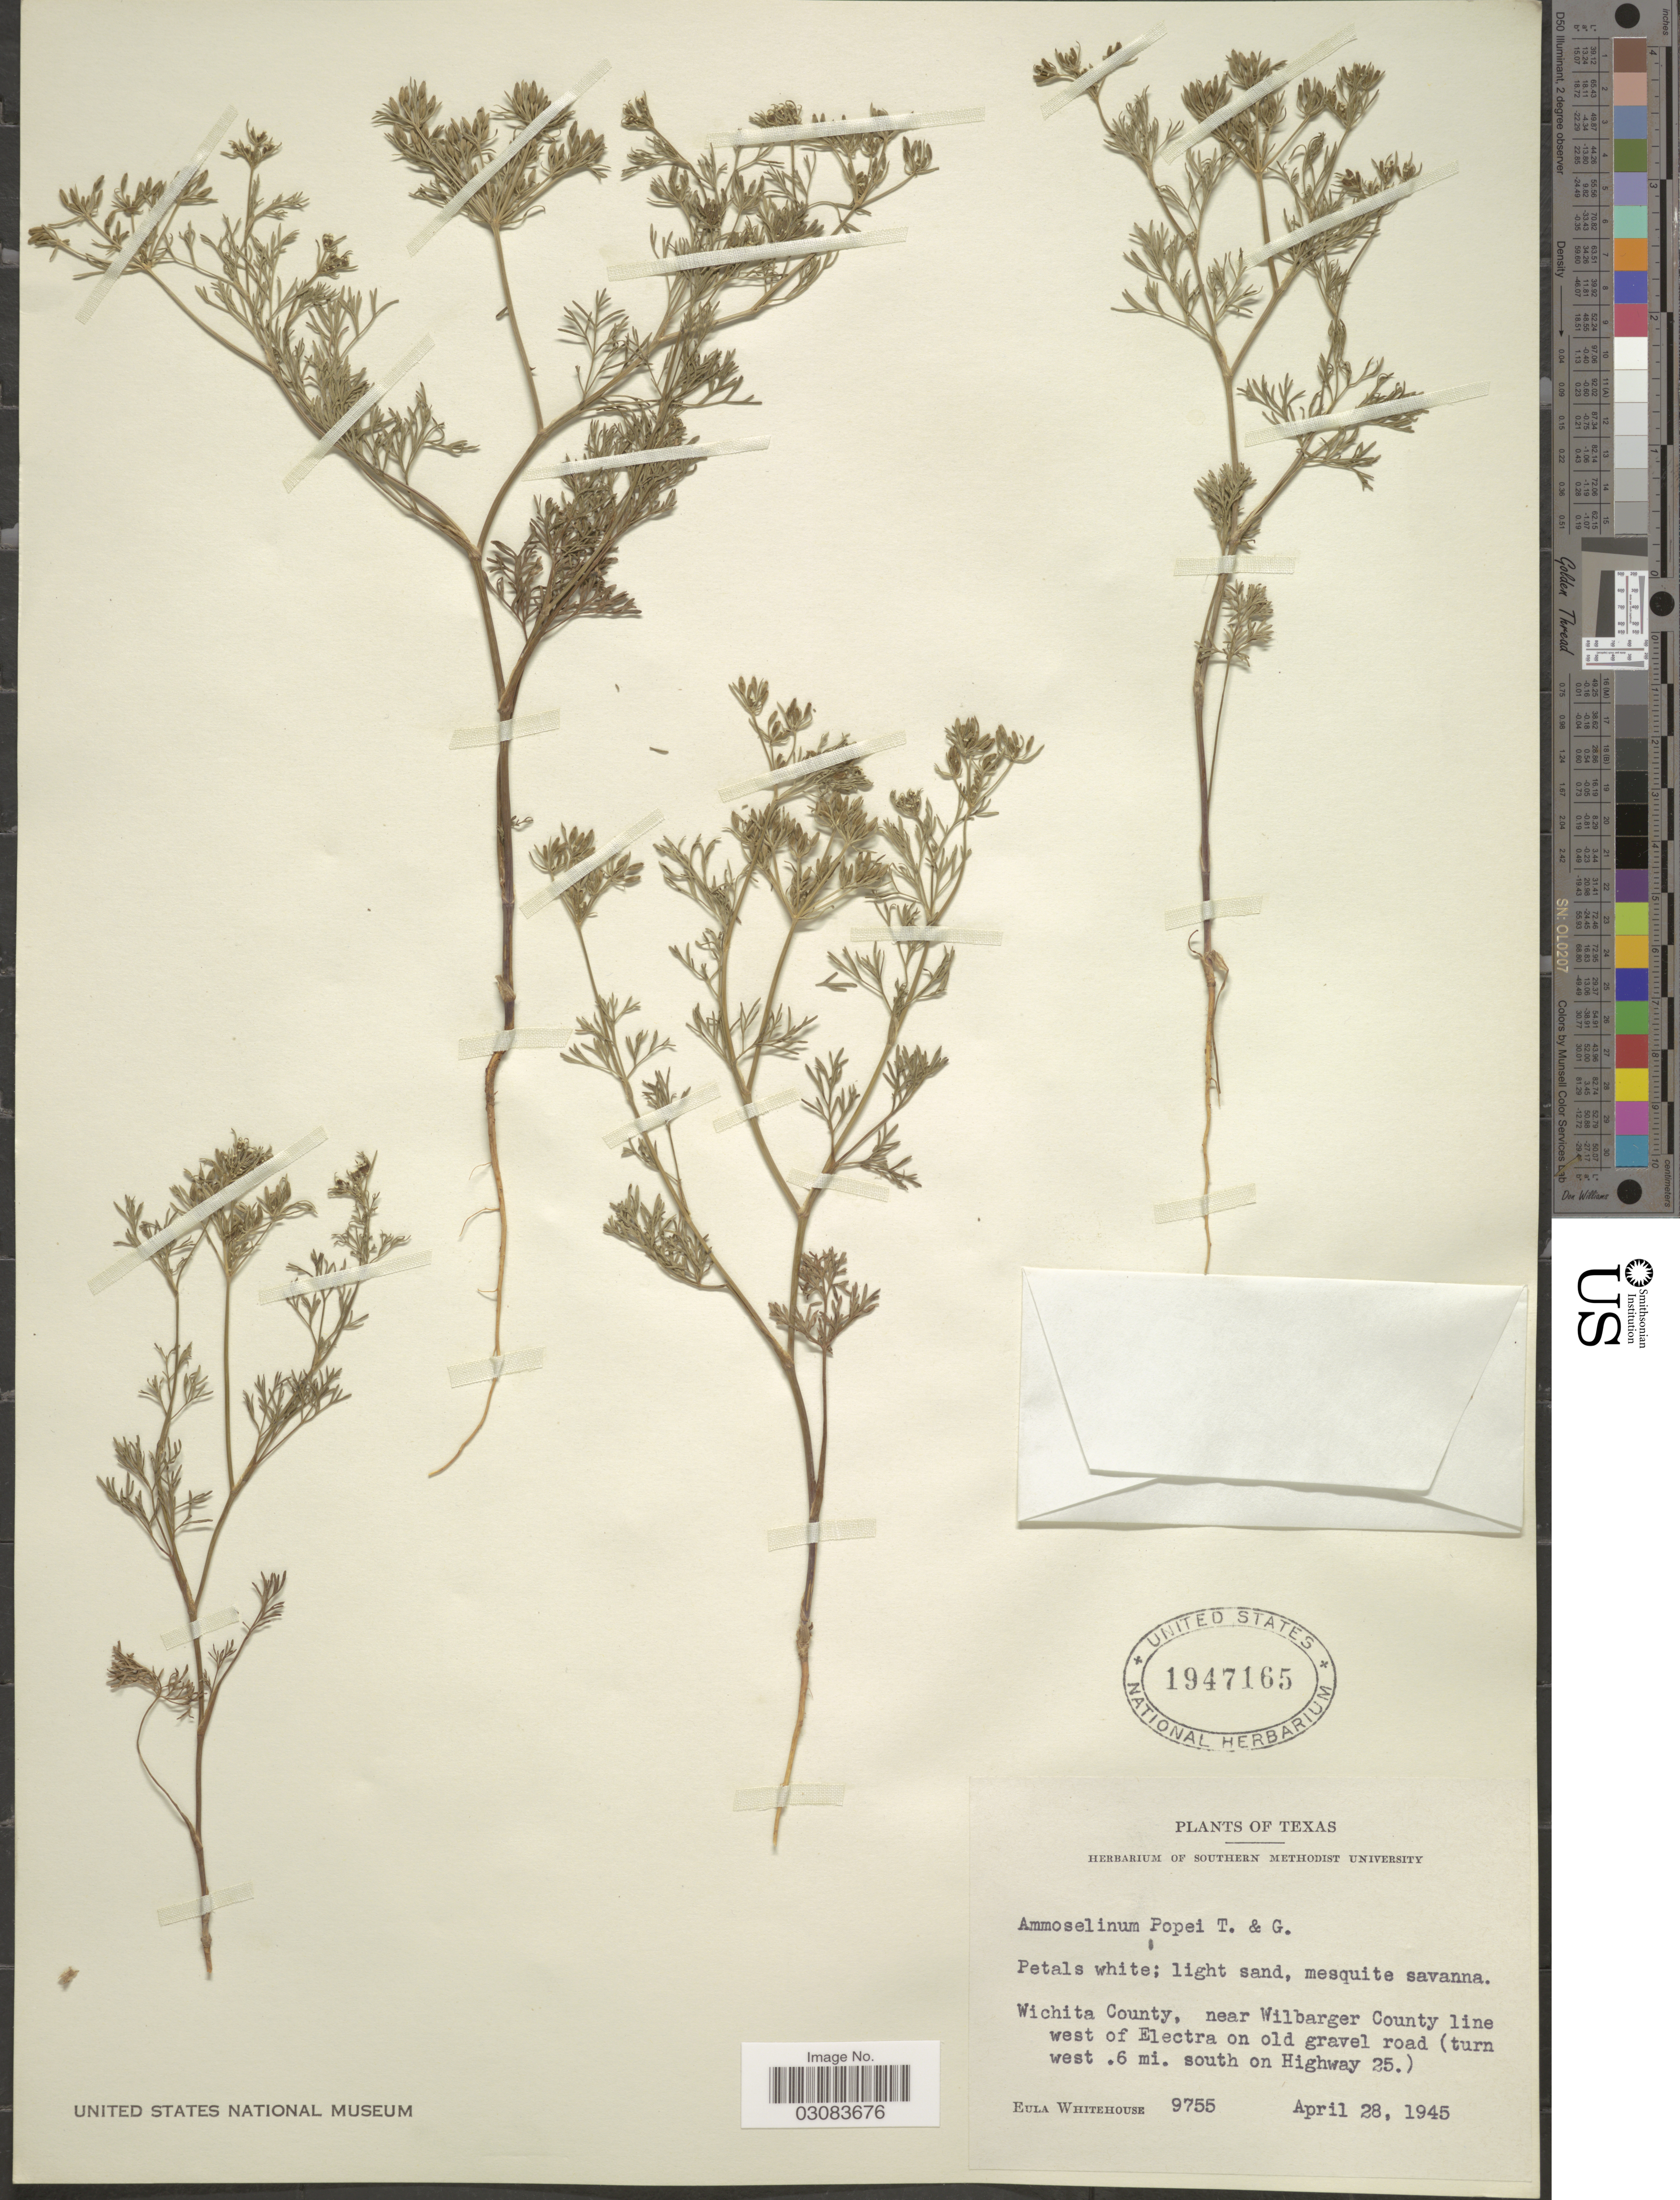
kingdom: Plantae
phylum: Tracheophyta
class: Magnoliopsida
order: Apiales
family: Apiaceae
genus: Ammoselinum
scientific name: Ammoselinum popei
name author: Torr. & A. Gray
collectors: E. Whitehouse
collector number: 9755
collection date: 1945-04-28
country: United States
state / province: Texas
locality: Wichita County, near Wilbarger County line west of Electra on old gravel road (turn west .6 mi. south on HIghway 25)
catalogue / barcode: US 1947165